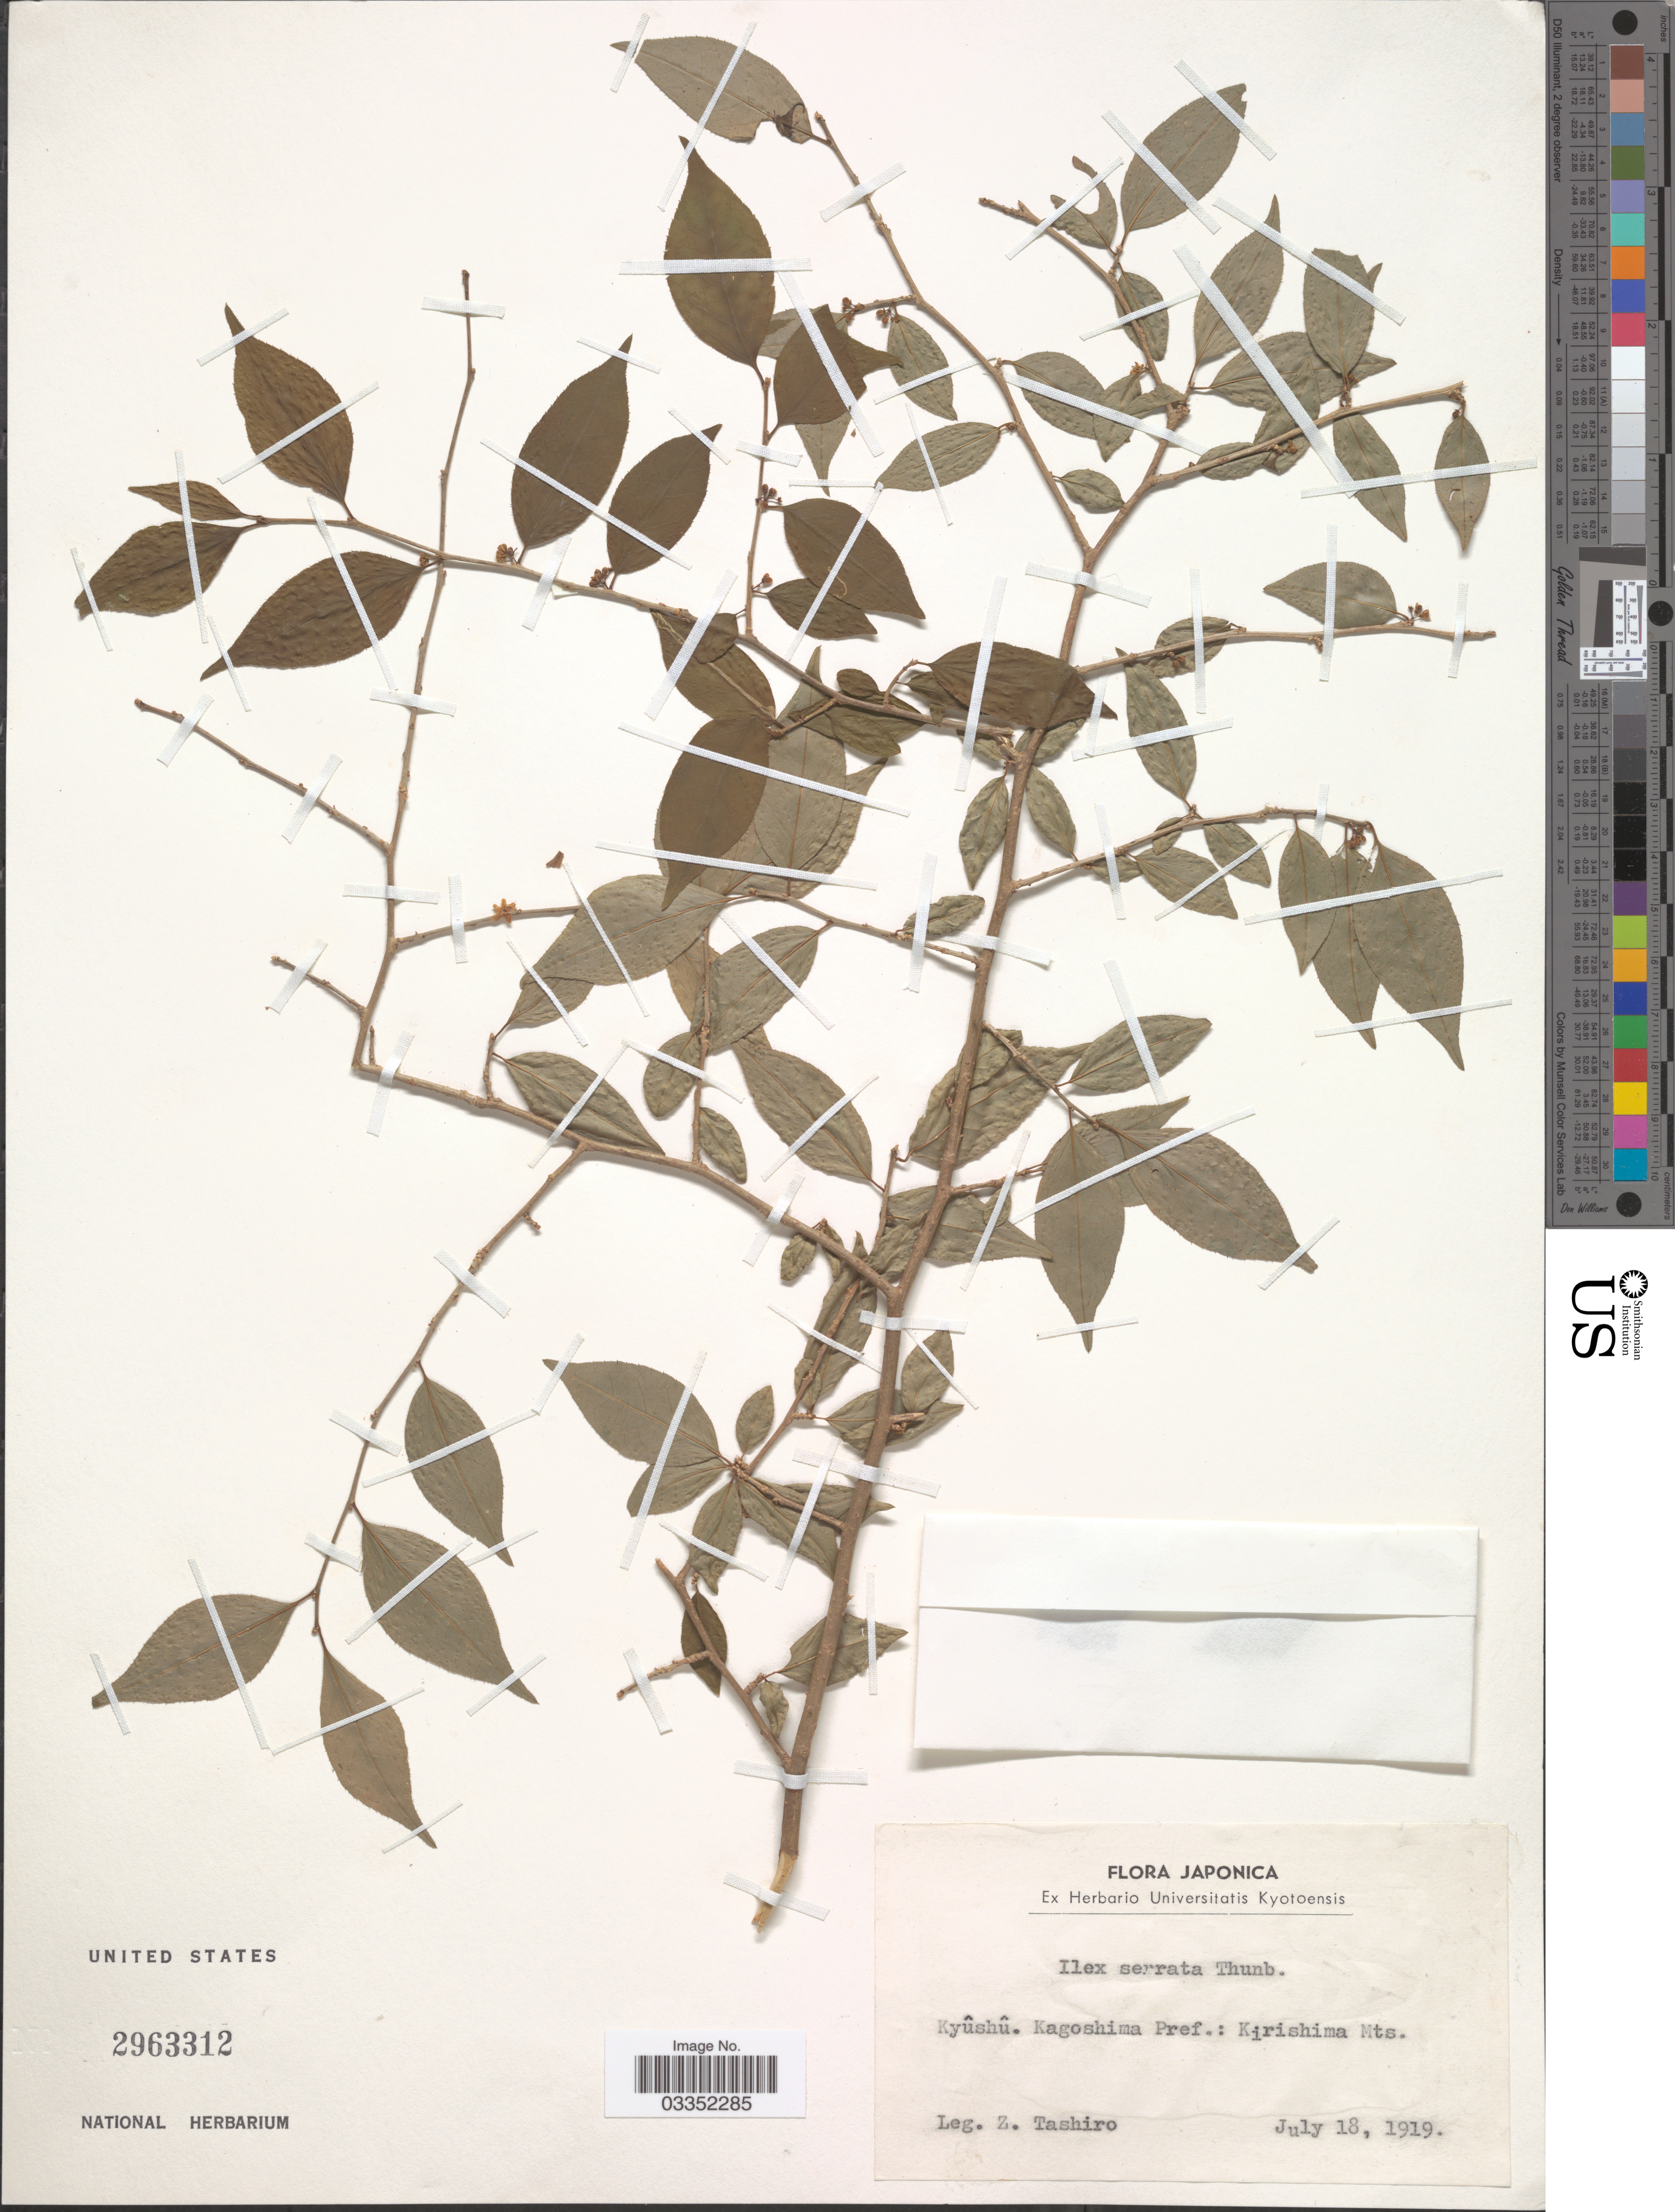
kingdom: Plantae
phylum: Tracheophyta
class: Magnoliopsida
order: Aquifoliales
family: Aquifoliaceae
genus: Ilex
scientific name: Ilex serrata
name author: Thunb.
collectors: Z. Tashiro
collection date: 1919-07-18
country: Japan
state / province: Kagosima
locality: Kyûshû. Kagoshima Pref.: Kirishima Mts.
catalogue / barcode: US 2963312